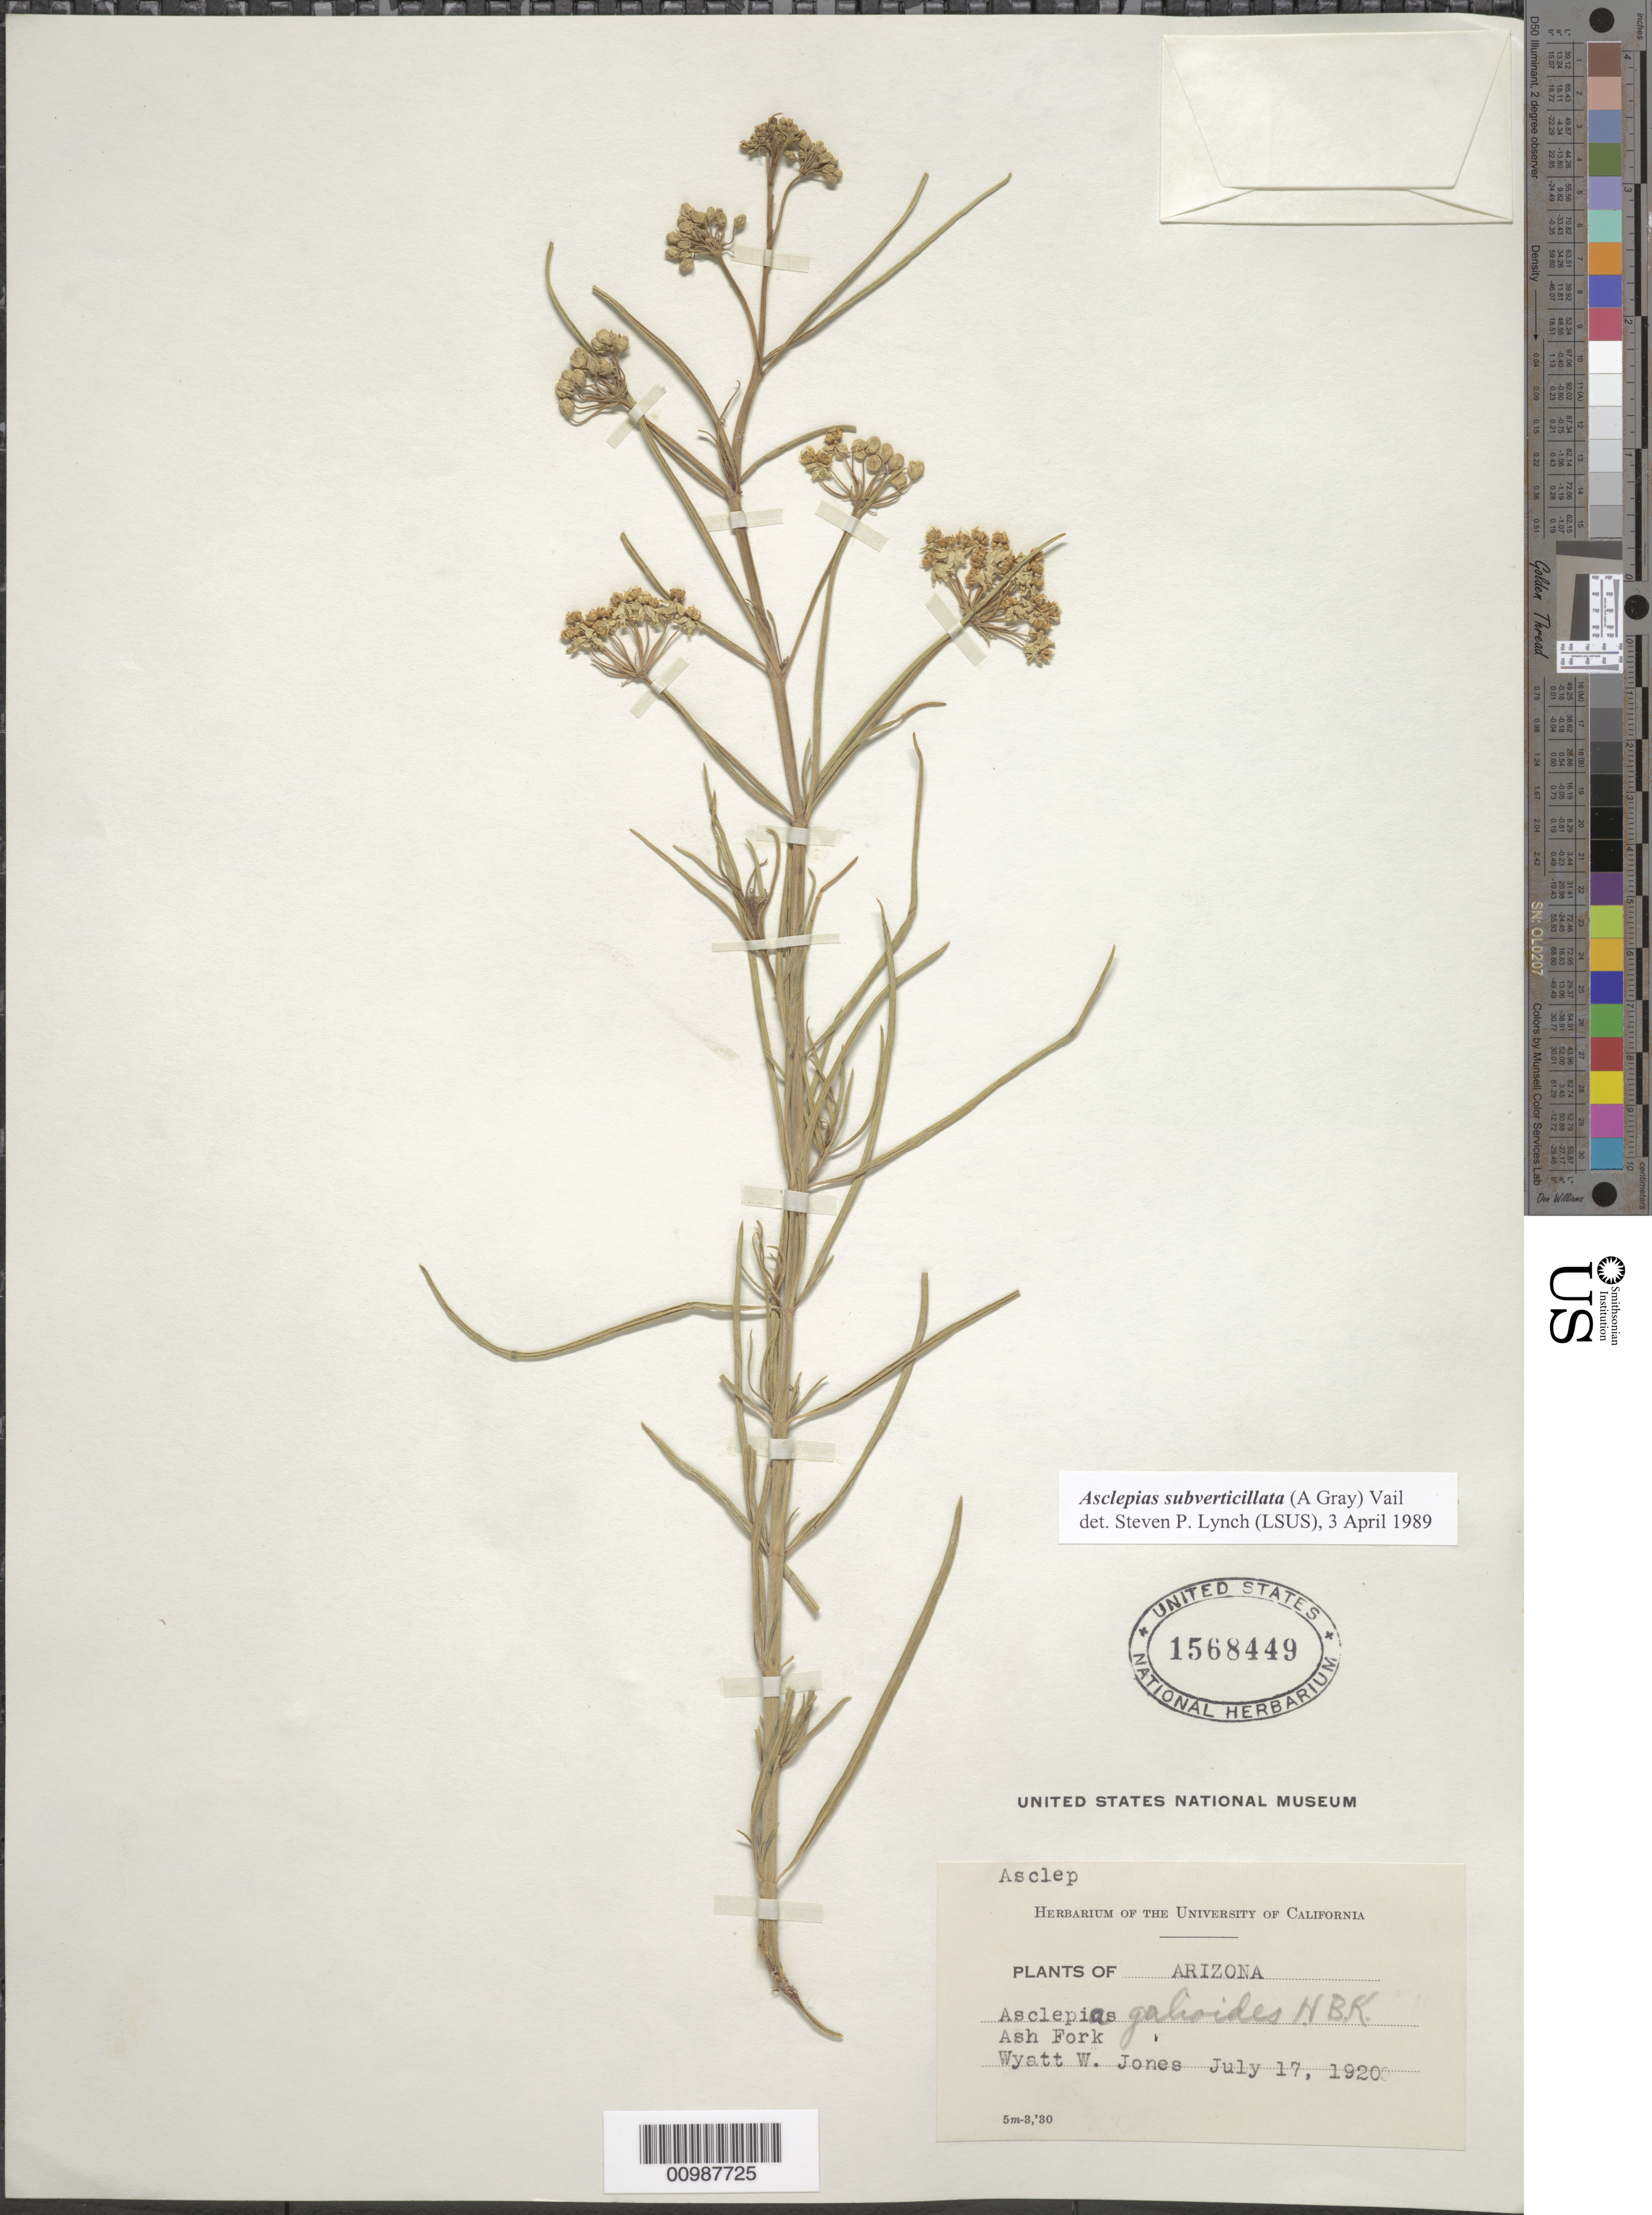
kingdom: Plantae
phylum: Tracheophyta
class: Magnoliopsida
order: Gentianales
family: Apocynaceae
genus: Asclepias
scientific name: Asclepias subverticillata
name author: (A. Gray) Vail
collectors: W. W. Jones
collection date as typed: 17 Jul 1920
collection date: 1920-07-17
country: United States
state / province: Arizona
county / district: Yavapai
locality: Ash Fork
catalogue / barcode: US 1568449